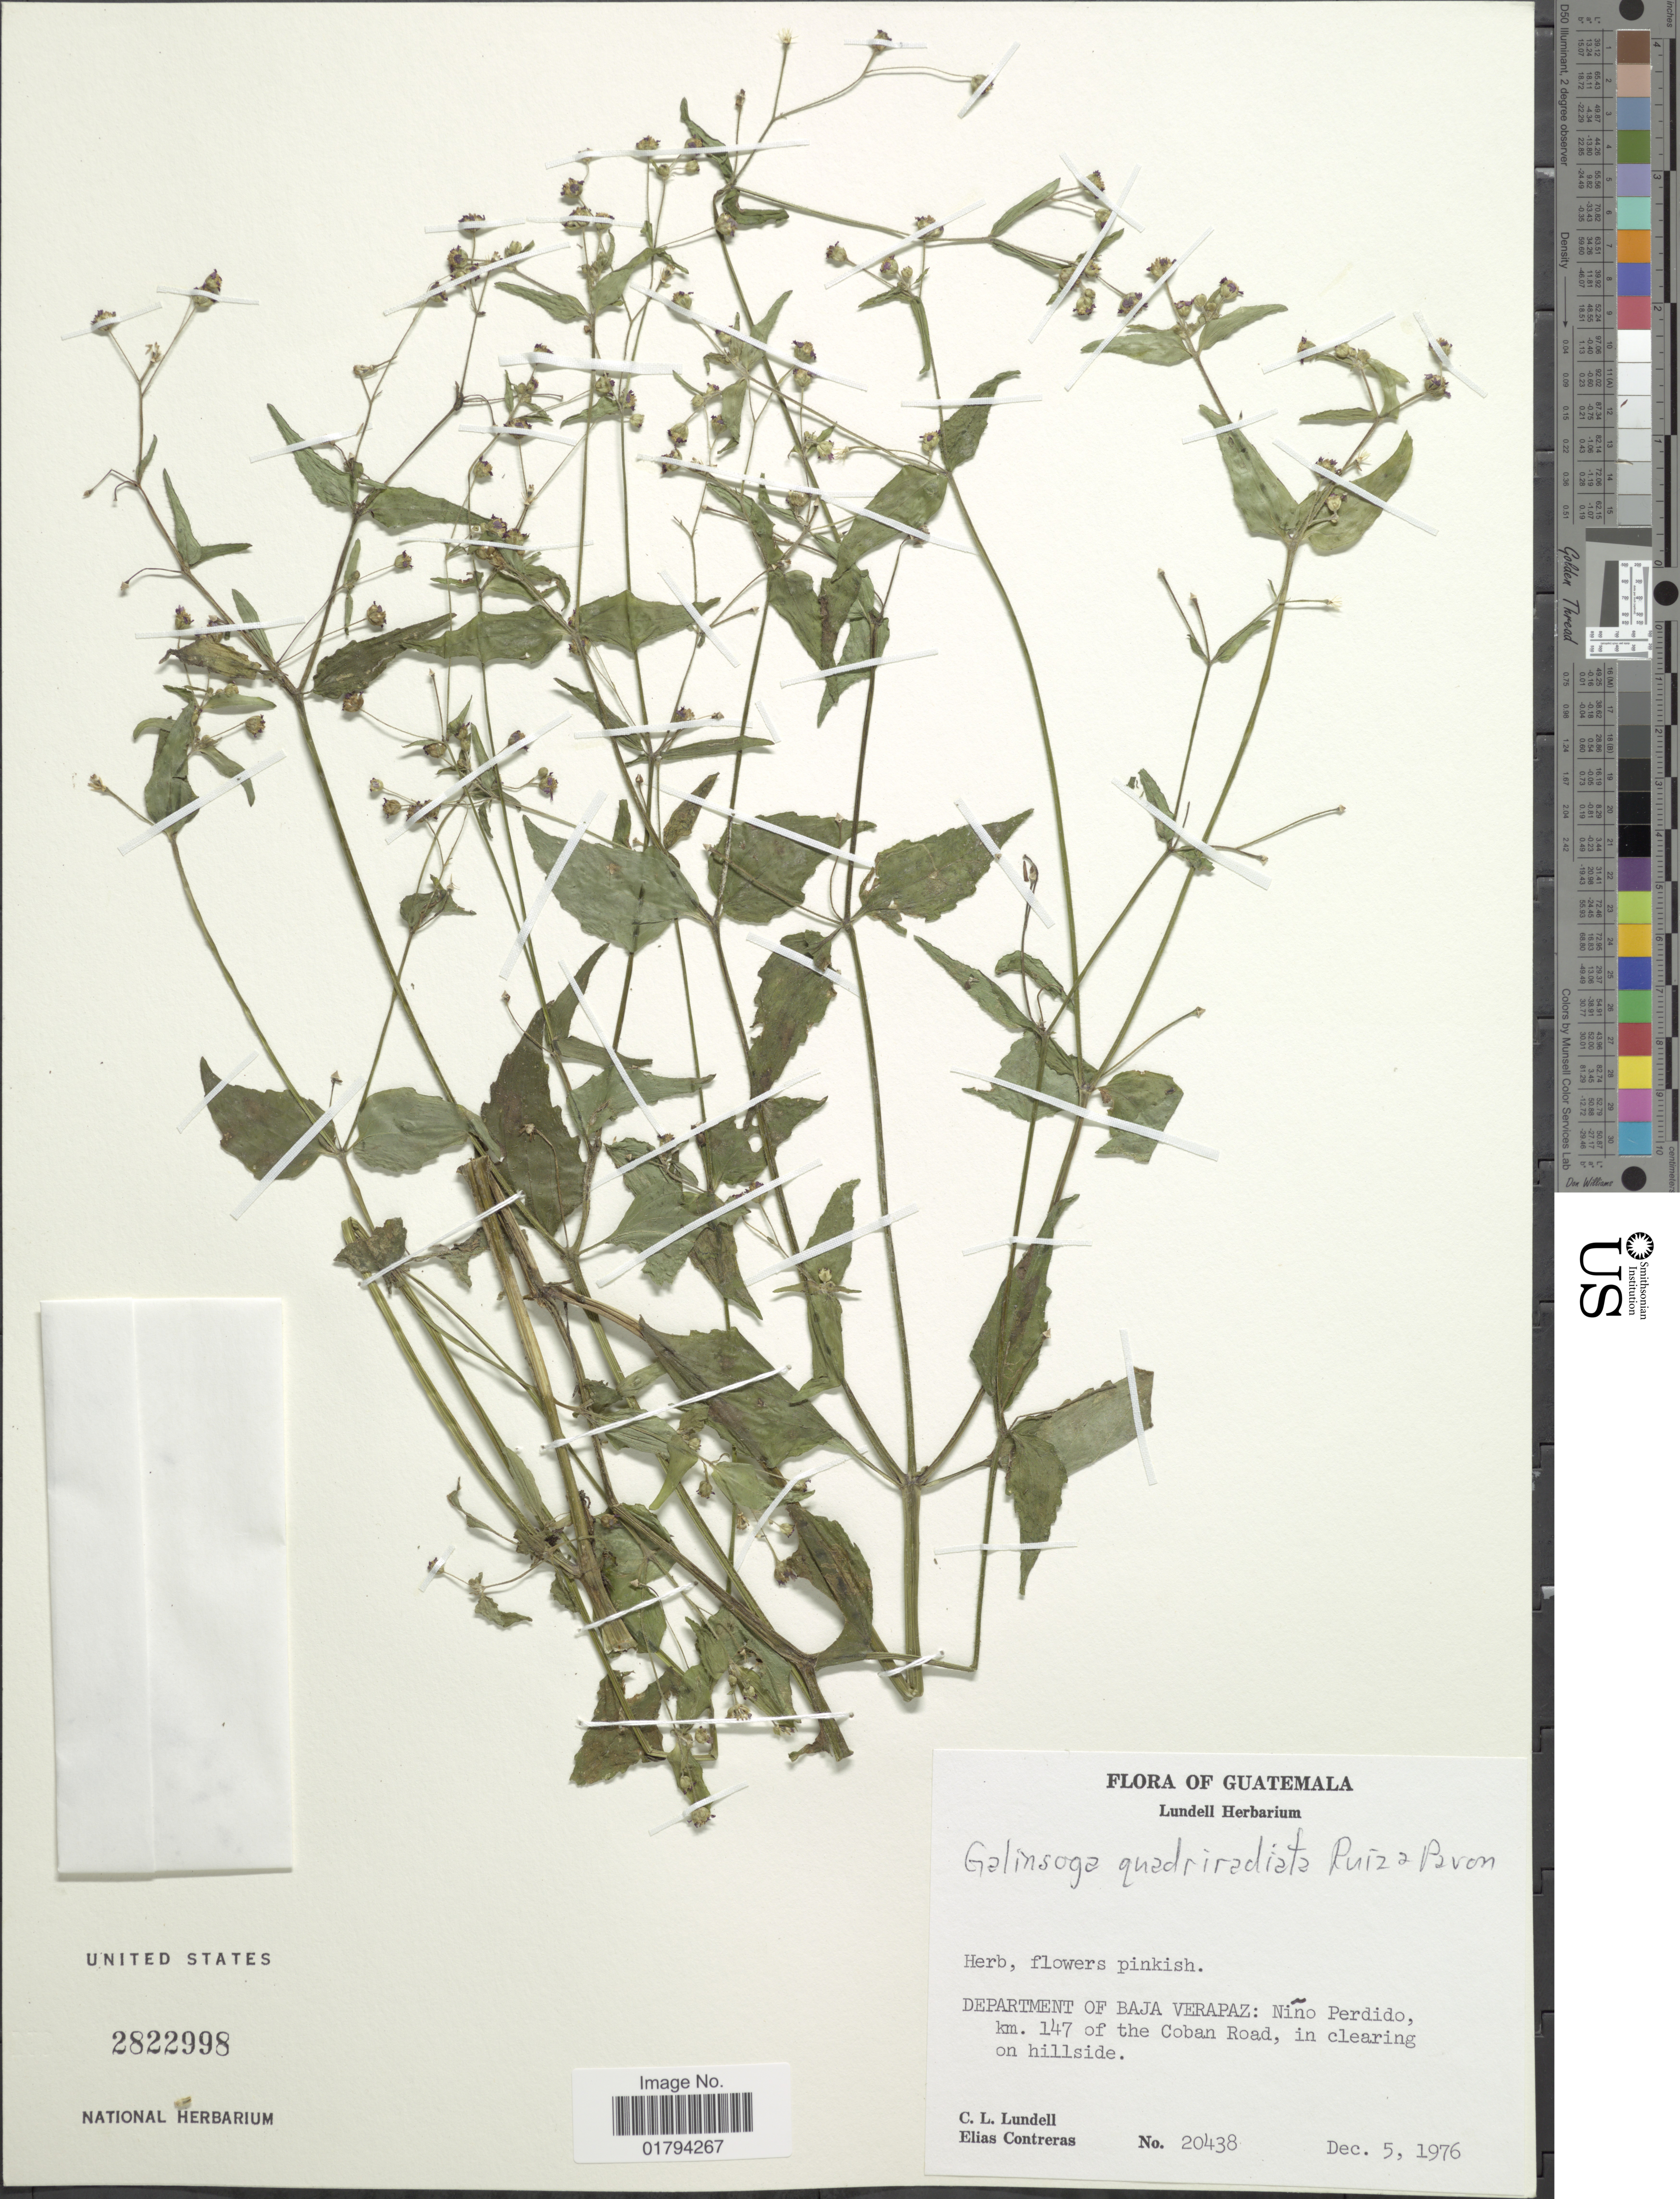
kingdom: Plantae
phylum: Tracheophyta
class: Magnoliopsida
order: Asterales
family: Asteraceae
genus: Galinsoga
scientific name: Galinsoga quadriradiata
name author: Ruiz & Pav.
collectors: C. L. Lundell & E. Contreras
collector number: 20438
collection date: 1976-12-05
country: Guatemala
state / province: Baja Verapaz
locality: Nino Perdido, km. 147 of the Coban of the Road, in clearing on hillside.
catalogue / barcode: US 2822998